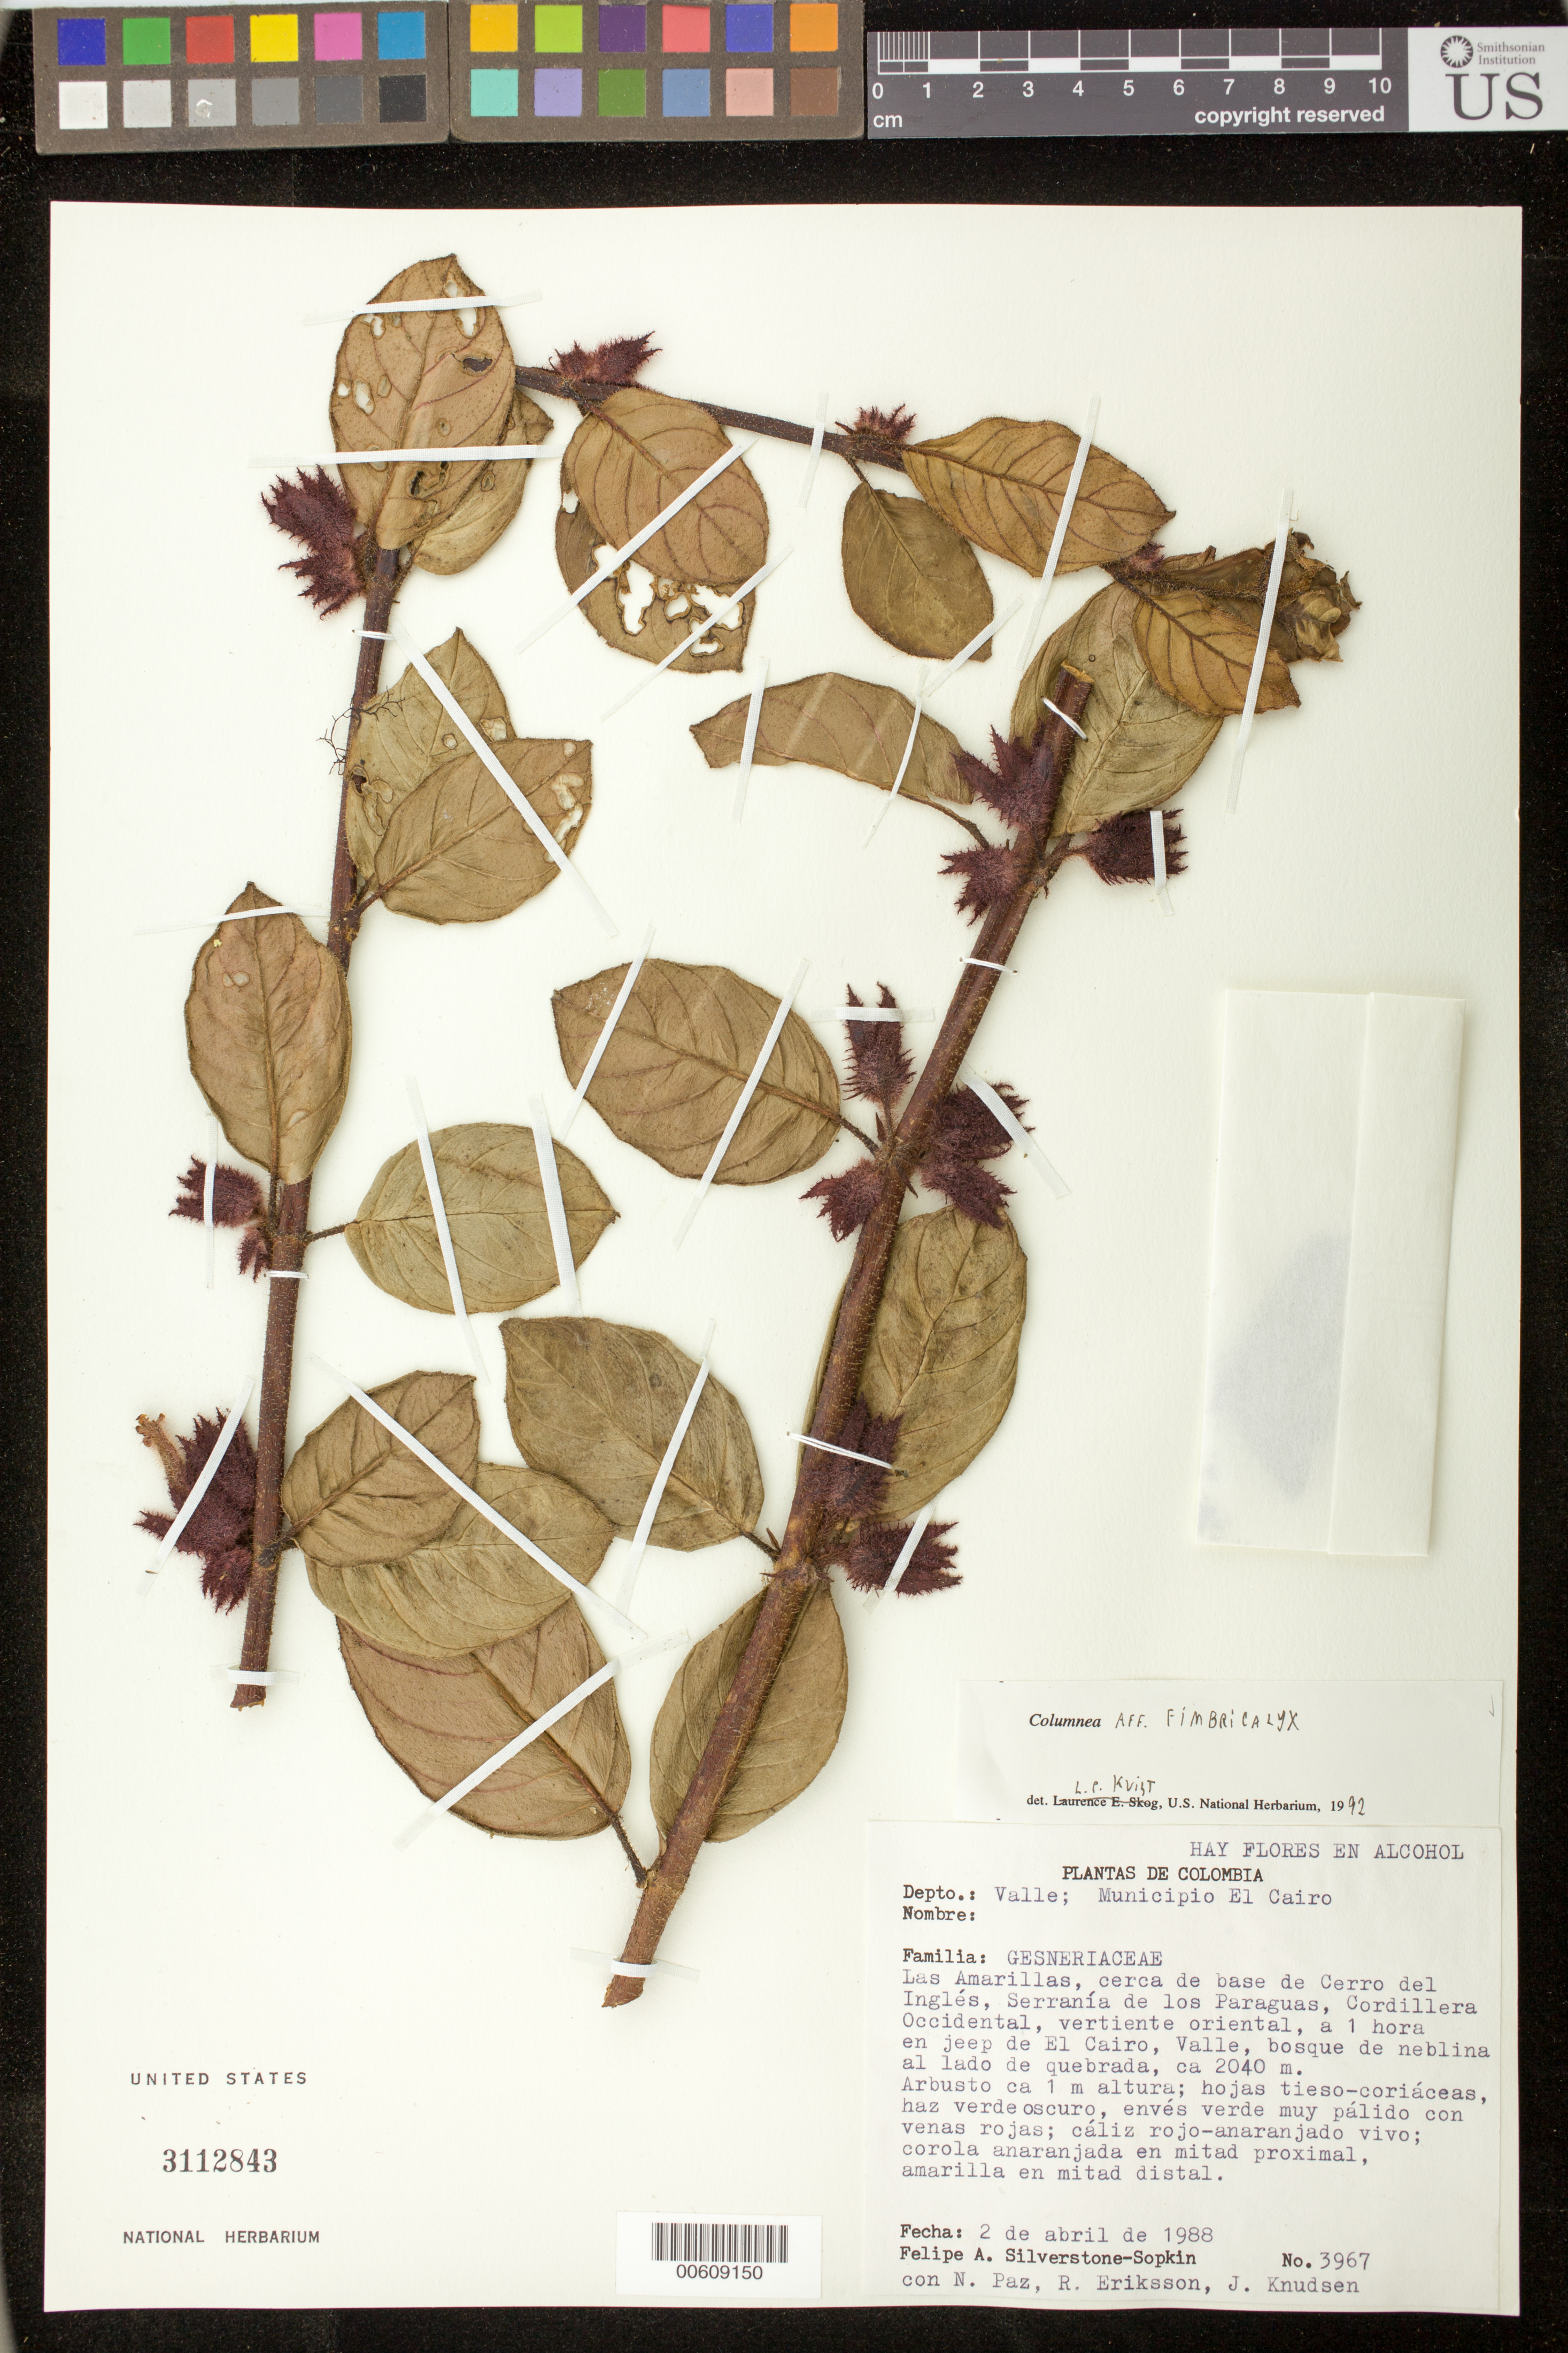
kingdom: Plantae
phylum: Tracheophyta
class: Magnoliopsida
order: Lamiales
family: Gesneriaceae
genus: Columnea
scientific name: Columnea laciniata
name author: J.L. Clark & M. Amaya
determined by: Skog, Laurence E.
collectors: P. A. Silverstone-Sopkin, N. Paz, R. Eriksson & J. Knudsen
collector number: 3967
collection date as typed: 02 Apr 1988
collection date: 1988-04-02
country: Colombia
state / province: Valle del Cauca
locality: Mpio. El Cairo; Las Amarillas, cerca de base de Cerro del Inglés, Serranía de los Paraguas, Cordillera Occidental, vertiente oriental, a 1 hora en jeep de El Cairo, Valle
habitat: Bosque de neblina al lado de quebrada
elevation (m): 2040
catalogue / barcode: US 3112843